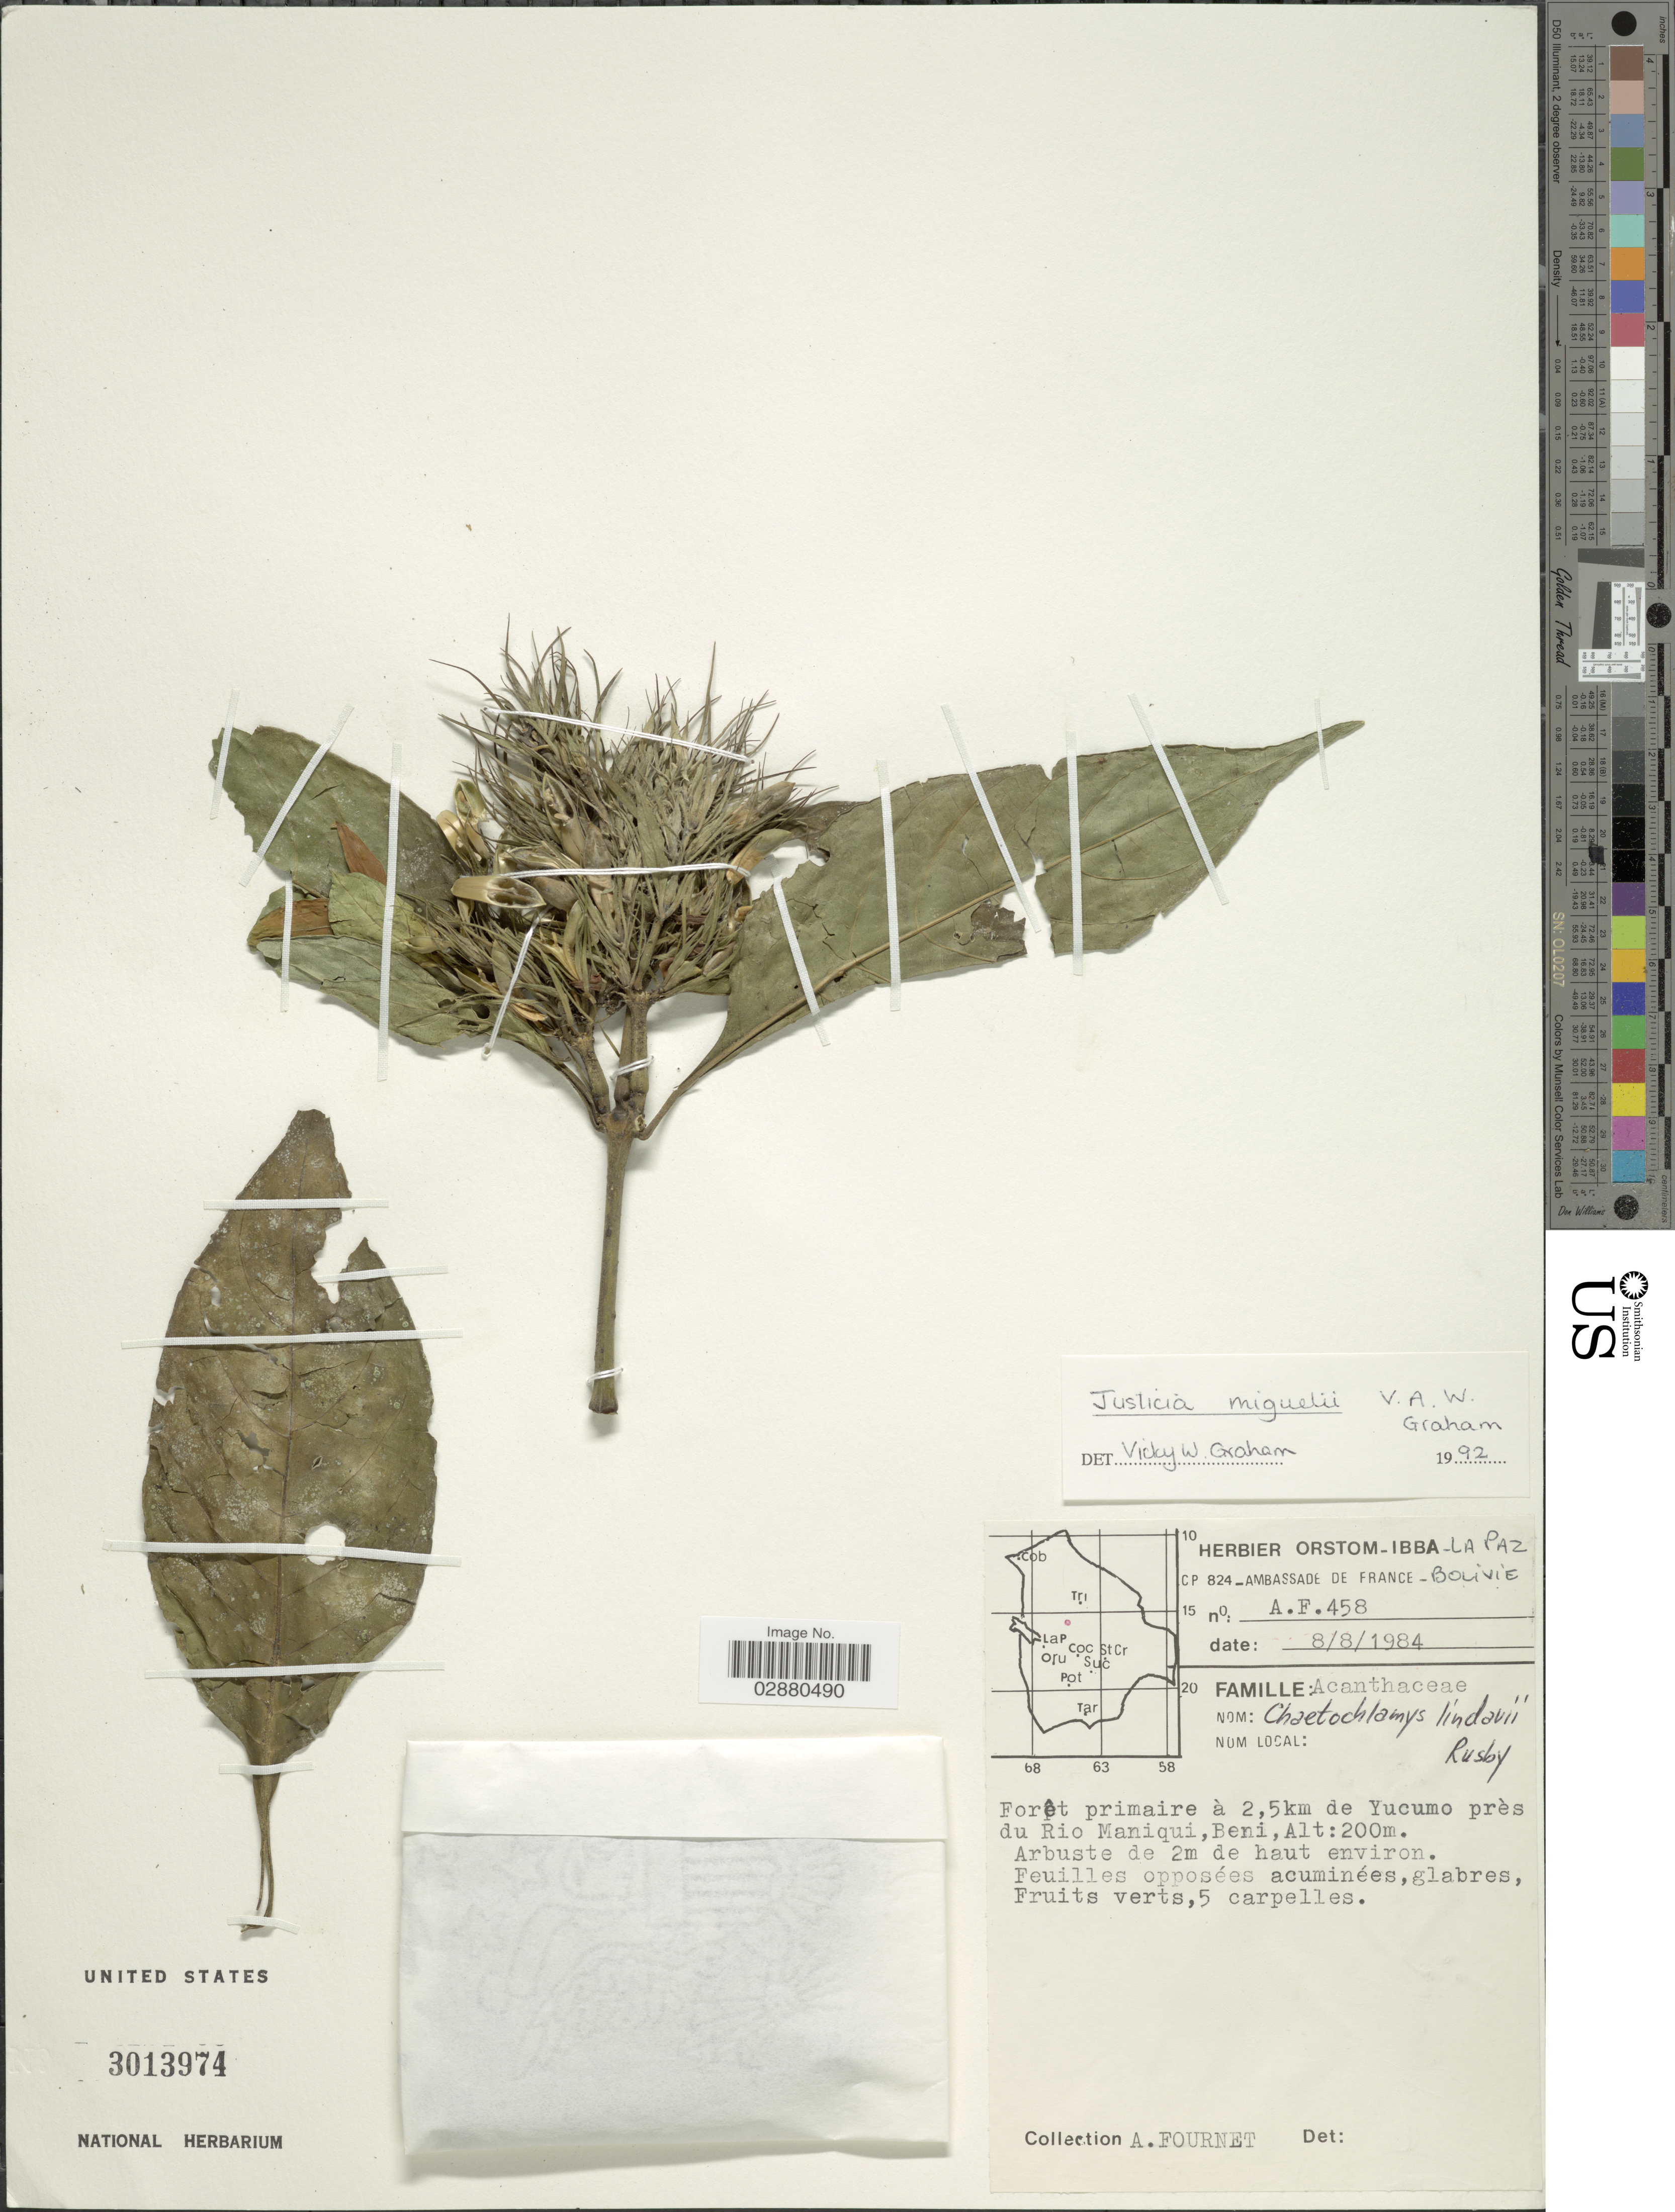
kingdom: Plantae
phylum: Tracheophyta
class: Magnoliopsida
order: Lamiales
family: Acanthaceae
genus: Justicia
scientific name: Justicia riedeliana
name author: (Nees) V.A.W. Graham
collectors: A. Fournet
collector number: AF458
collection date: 1984-08-08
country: Bolivia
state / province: Beni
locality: Forêt primaire à 2,5km de Yucumo près du Rio Maniqui.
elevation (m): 200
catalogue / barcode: US 3013974